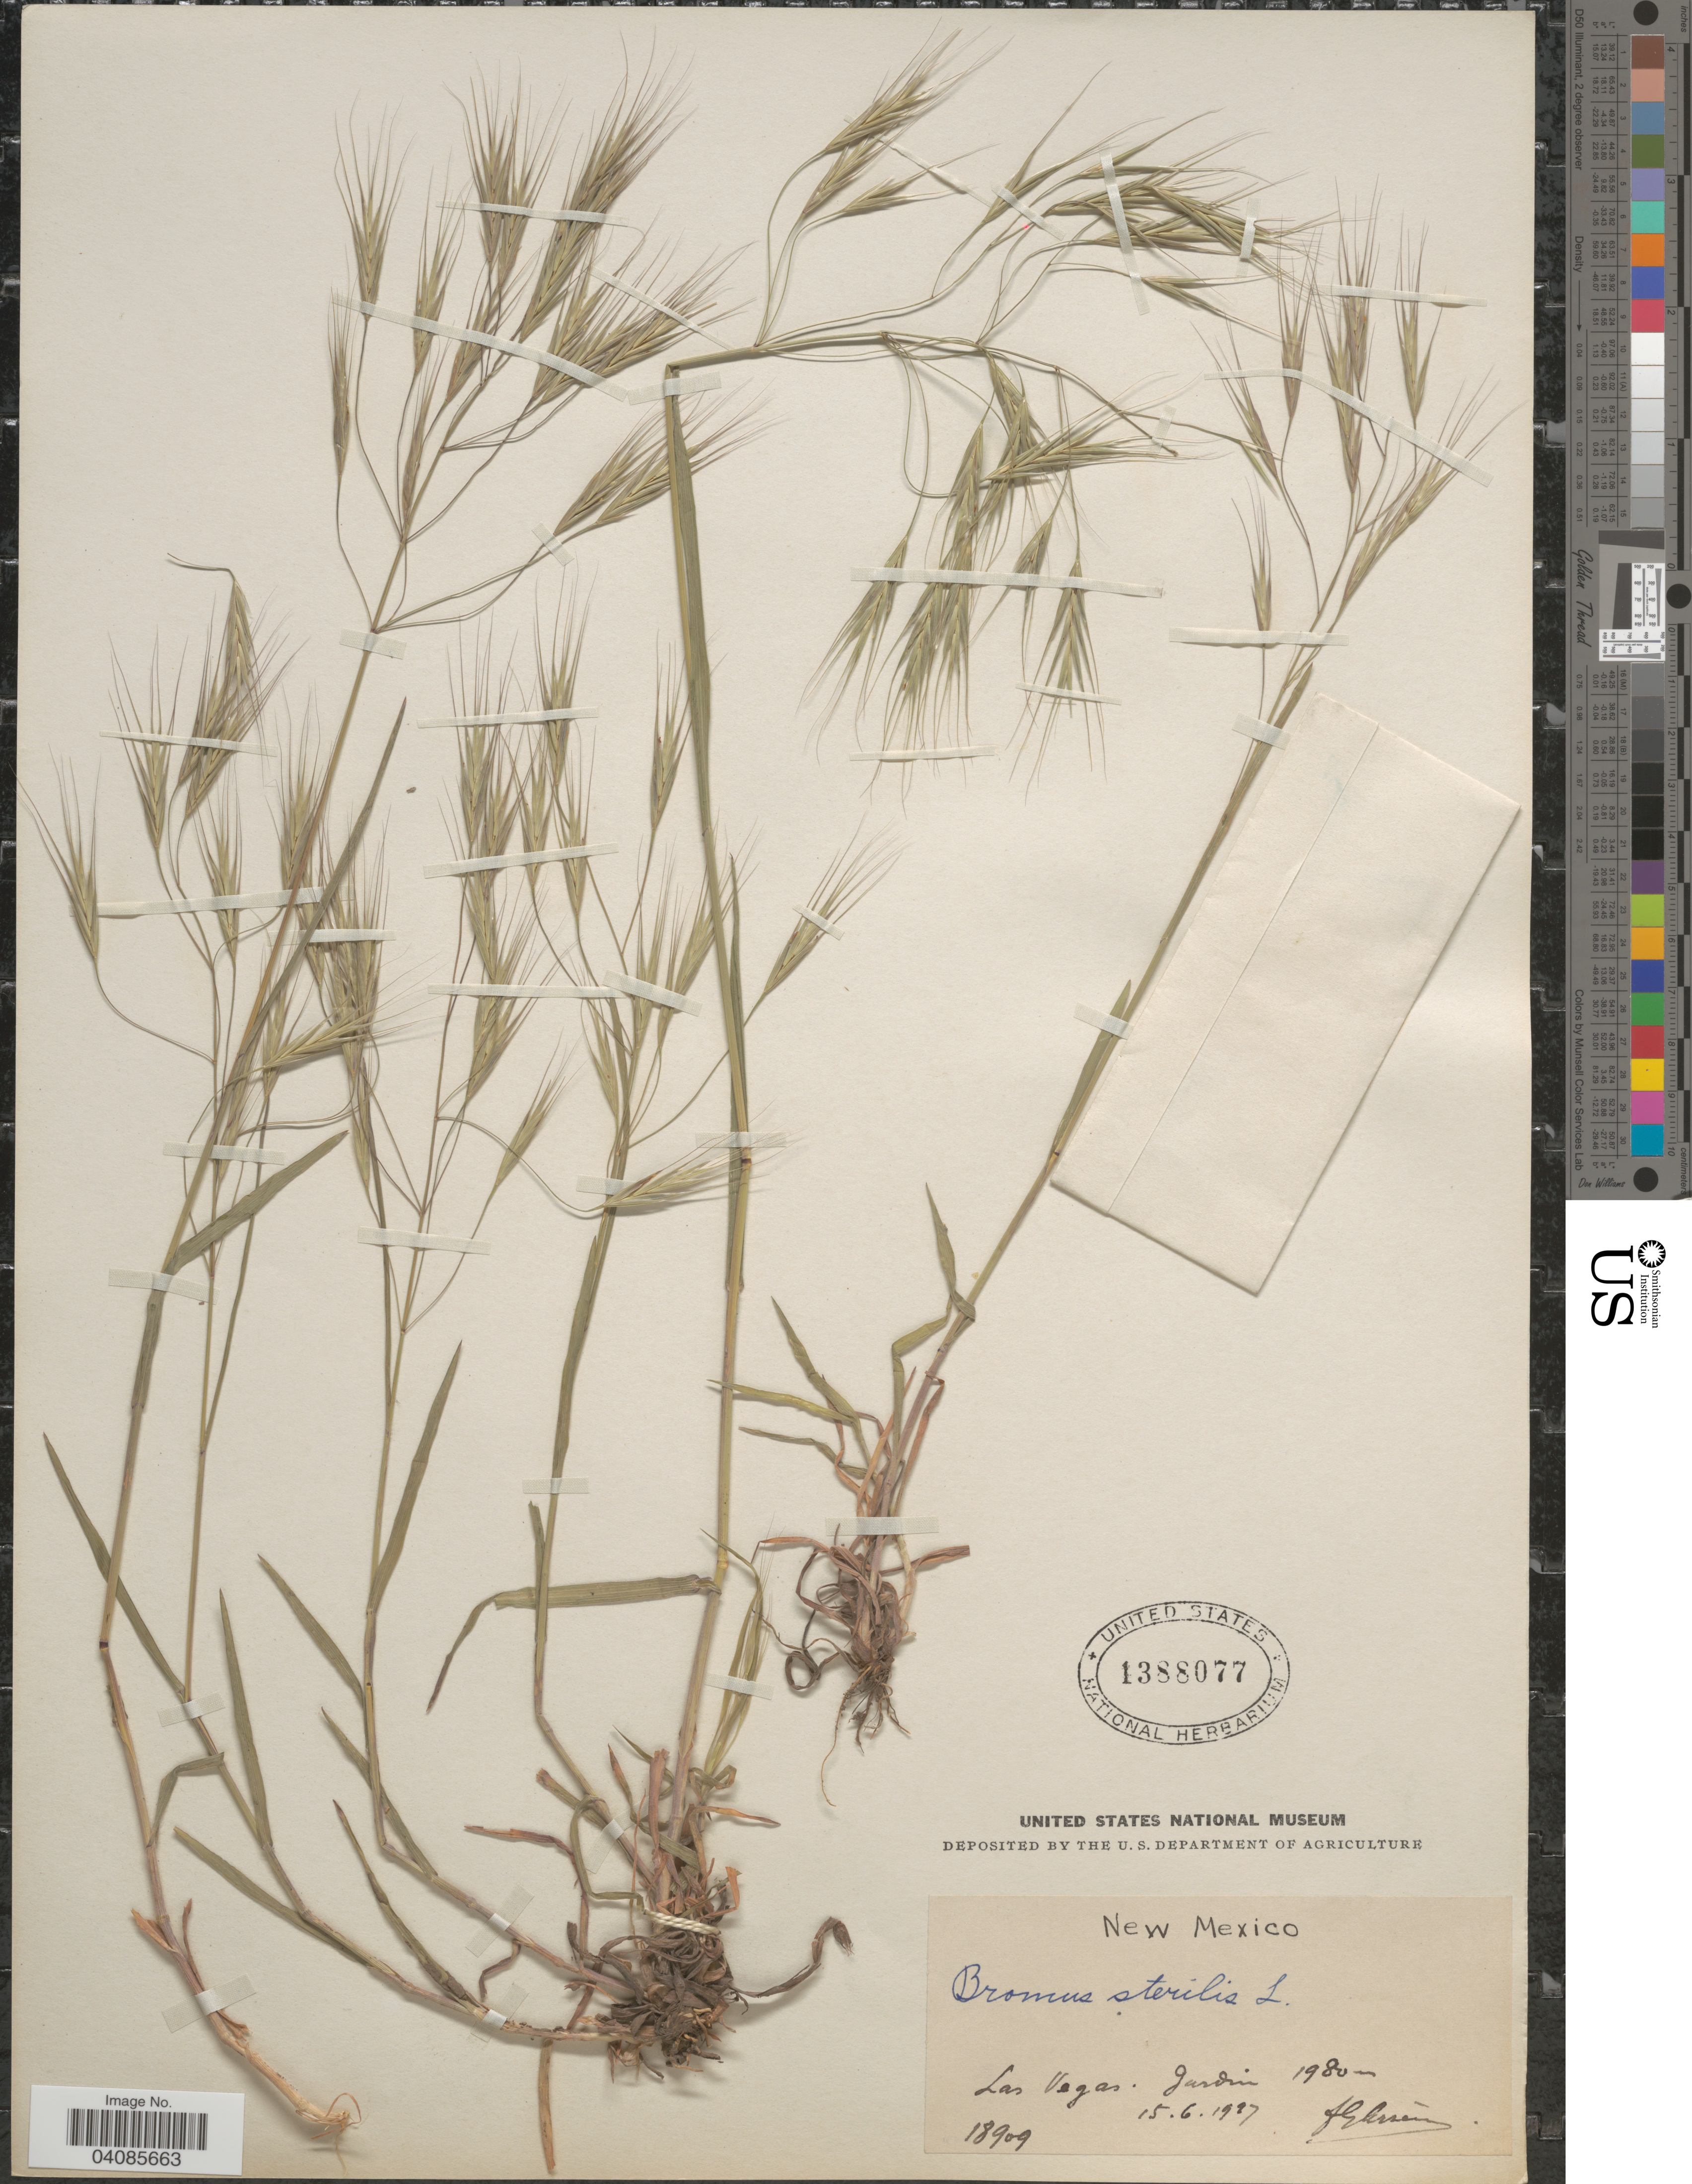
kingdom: Plantae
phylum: Tracheophyta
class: Liliopsida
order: Poales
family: Poaceae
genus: Bromus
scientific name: Bromus sterilis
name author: L.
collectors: F. Arsène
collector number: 18909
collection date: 1927-06-15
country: United States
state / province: New Mexico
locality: Las Vegas. Jardin.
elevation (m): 1980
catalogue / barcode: US 1388077